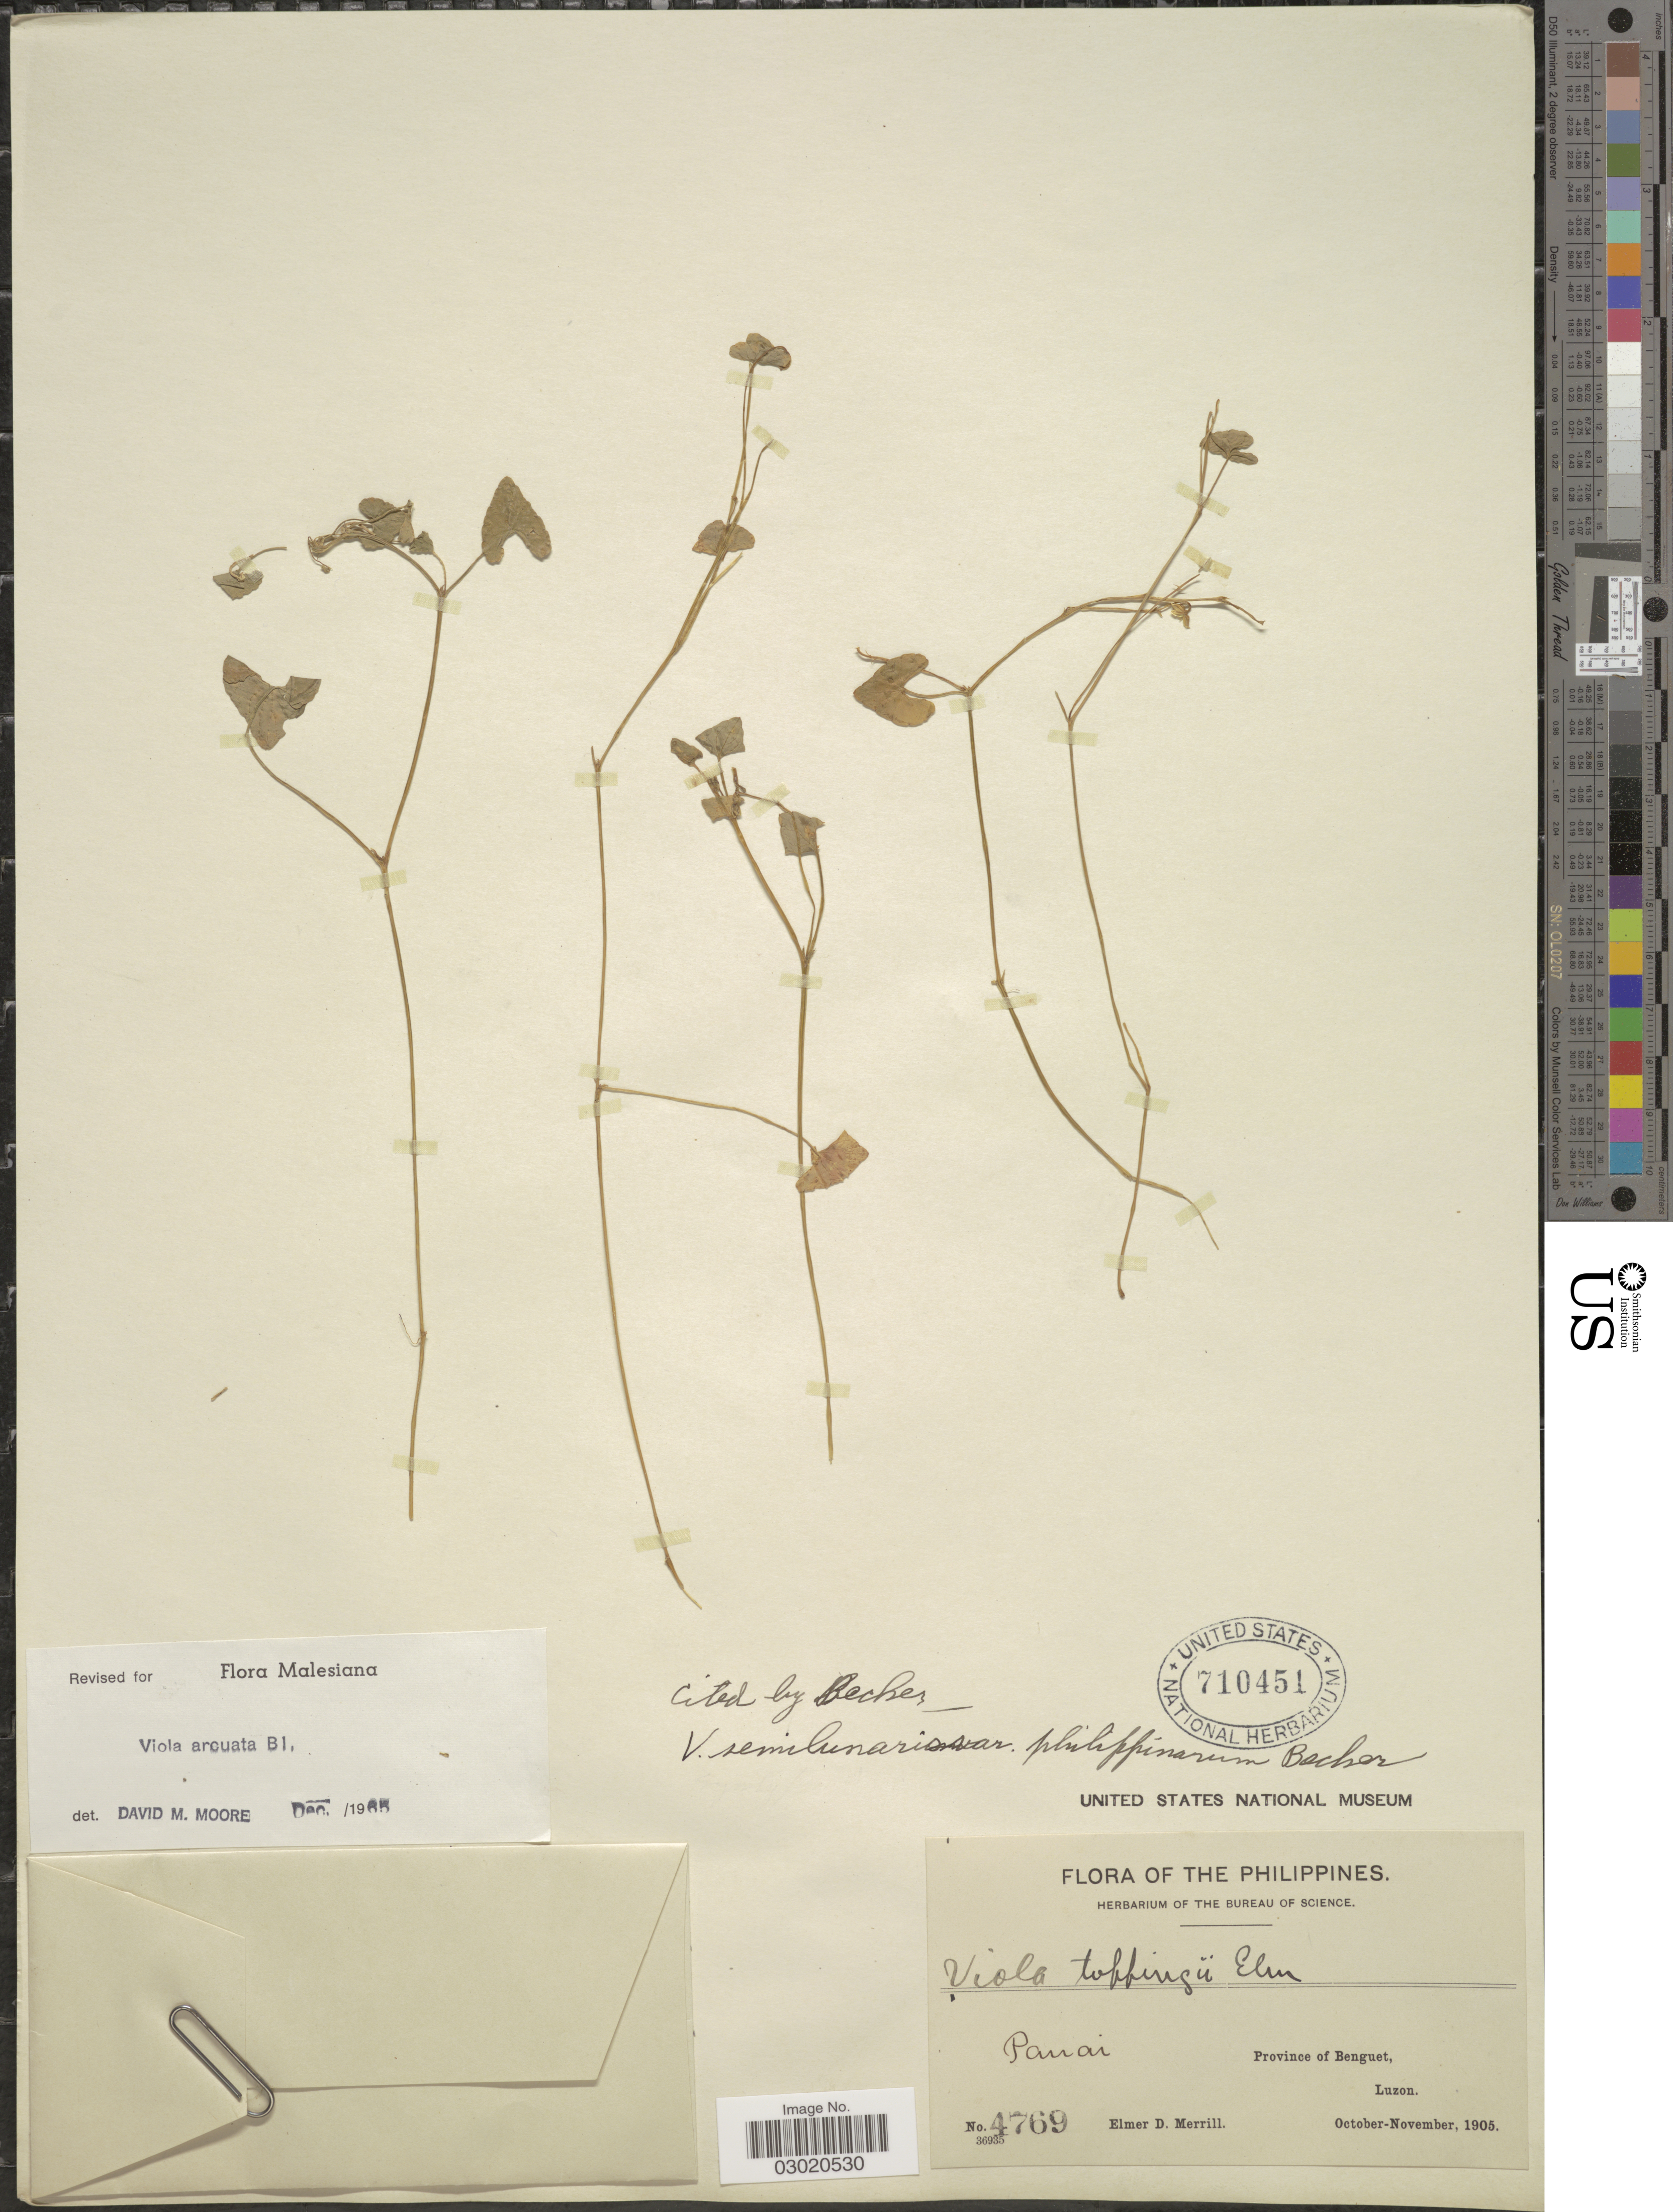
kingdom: Plantae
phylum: Tracheophyta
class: Magnoliopsida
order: Malpighiales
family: Violaceae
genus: Viola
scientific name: Viola arcuata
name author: Blume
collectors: E. D. Merrill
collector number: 4769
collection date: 1905-10/1905-11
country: Philippines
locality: Panai, Province of Benguet, Luzon.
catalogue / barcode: US 710451